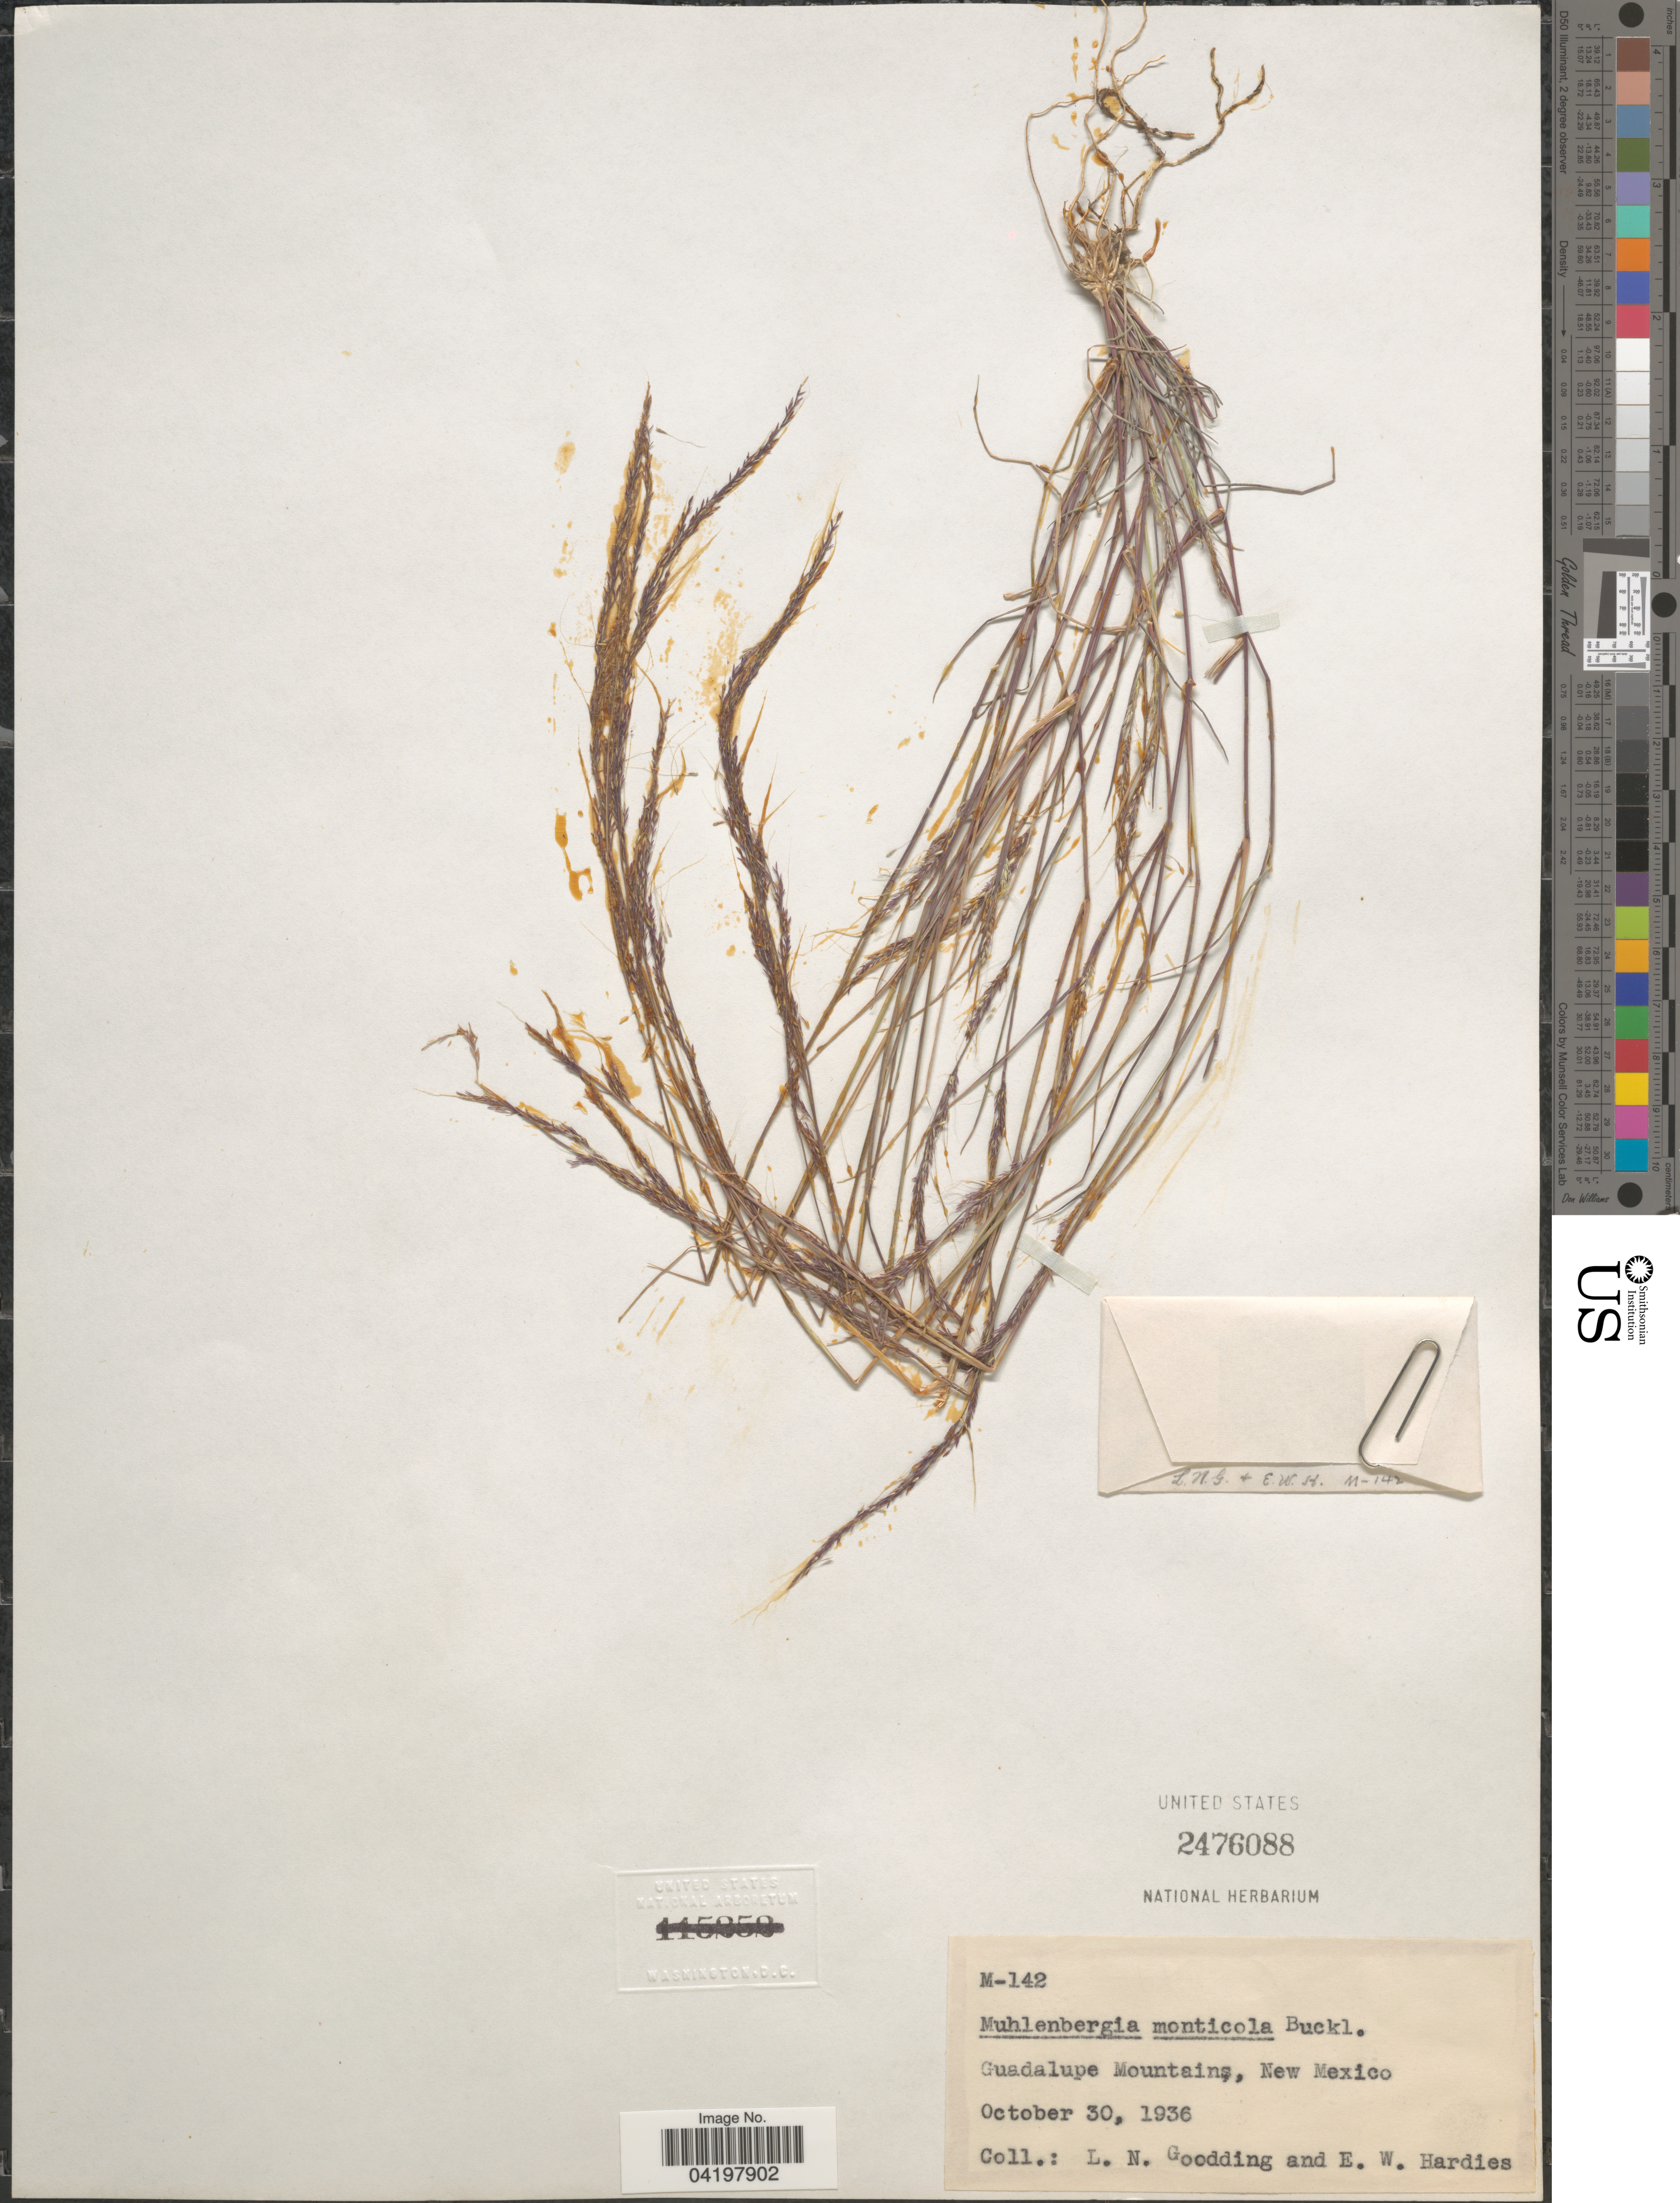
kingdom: Plantae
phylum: Tracheophyta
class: Liliopsida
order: Poales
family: Poaceae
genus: Muhlenbergia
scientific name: Muhlenbergia tenuifolia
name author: (Kunth) Kunth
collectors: L. N. Goodding & E. Hardies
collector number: M-142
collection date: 1936-10-30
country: United States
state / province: New Mexico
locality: Guadalupe Mountains.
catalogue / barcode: US 2476088